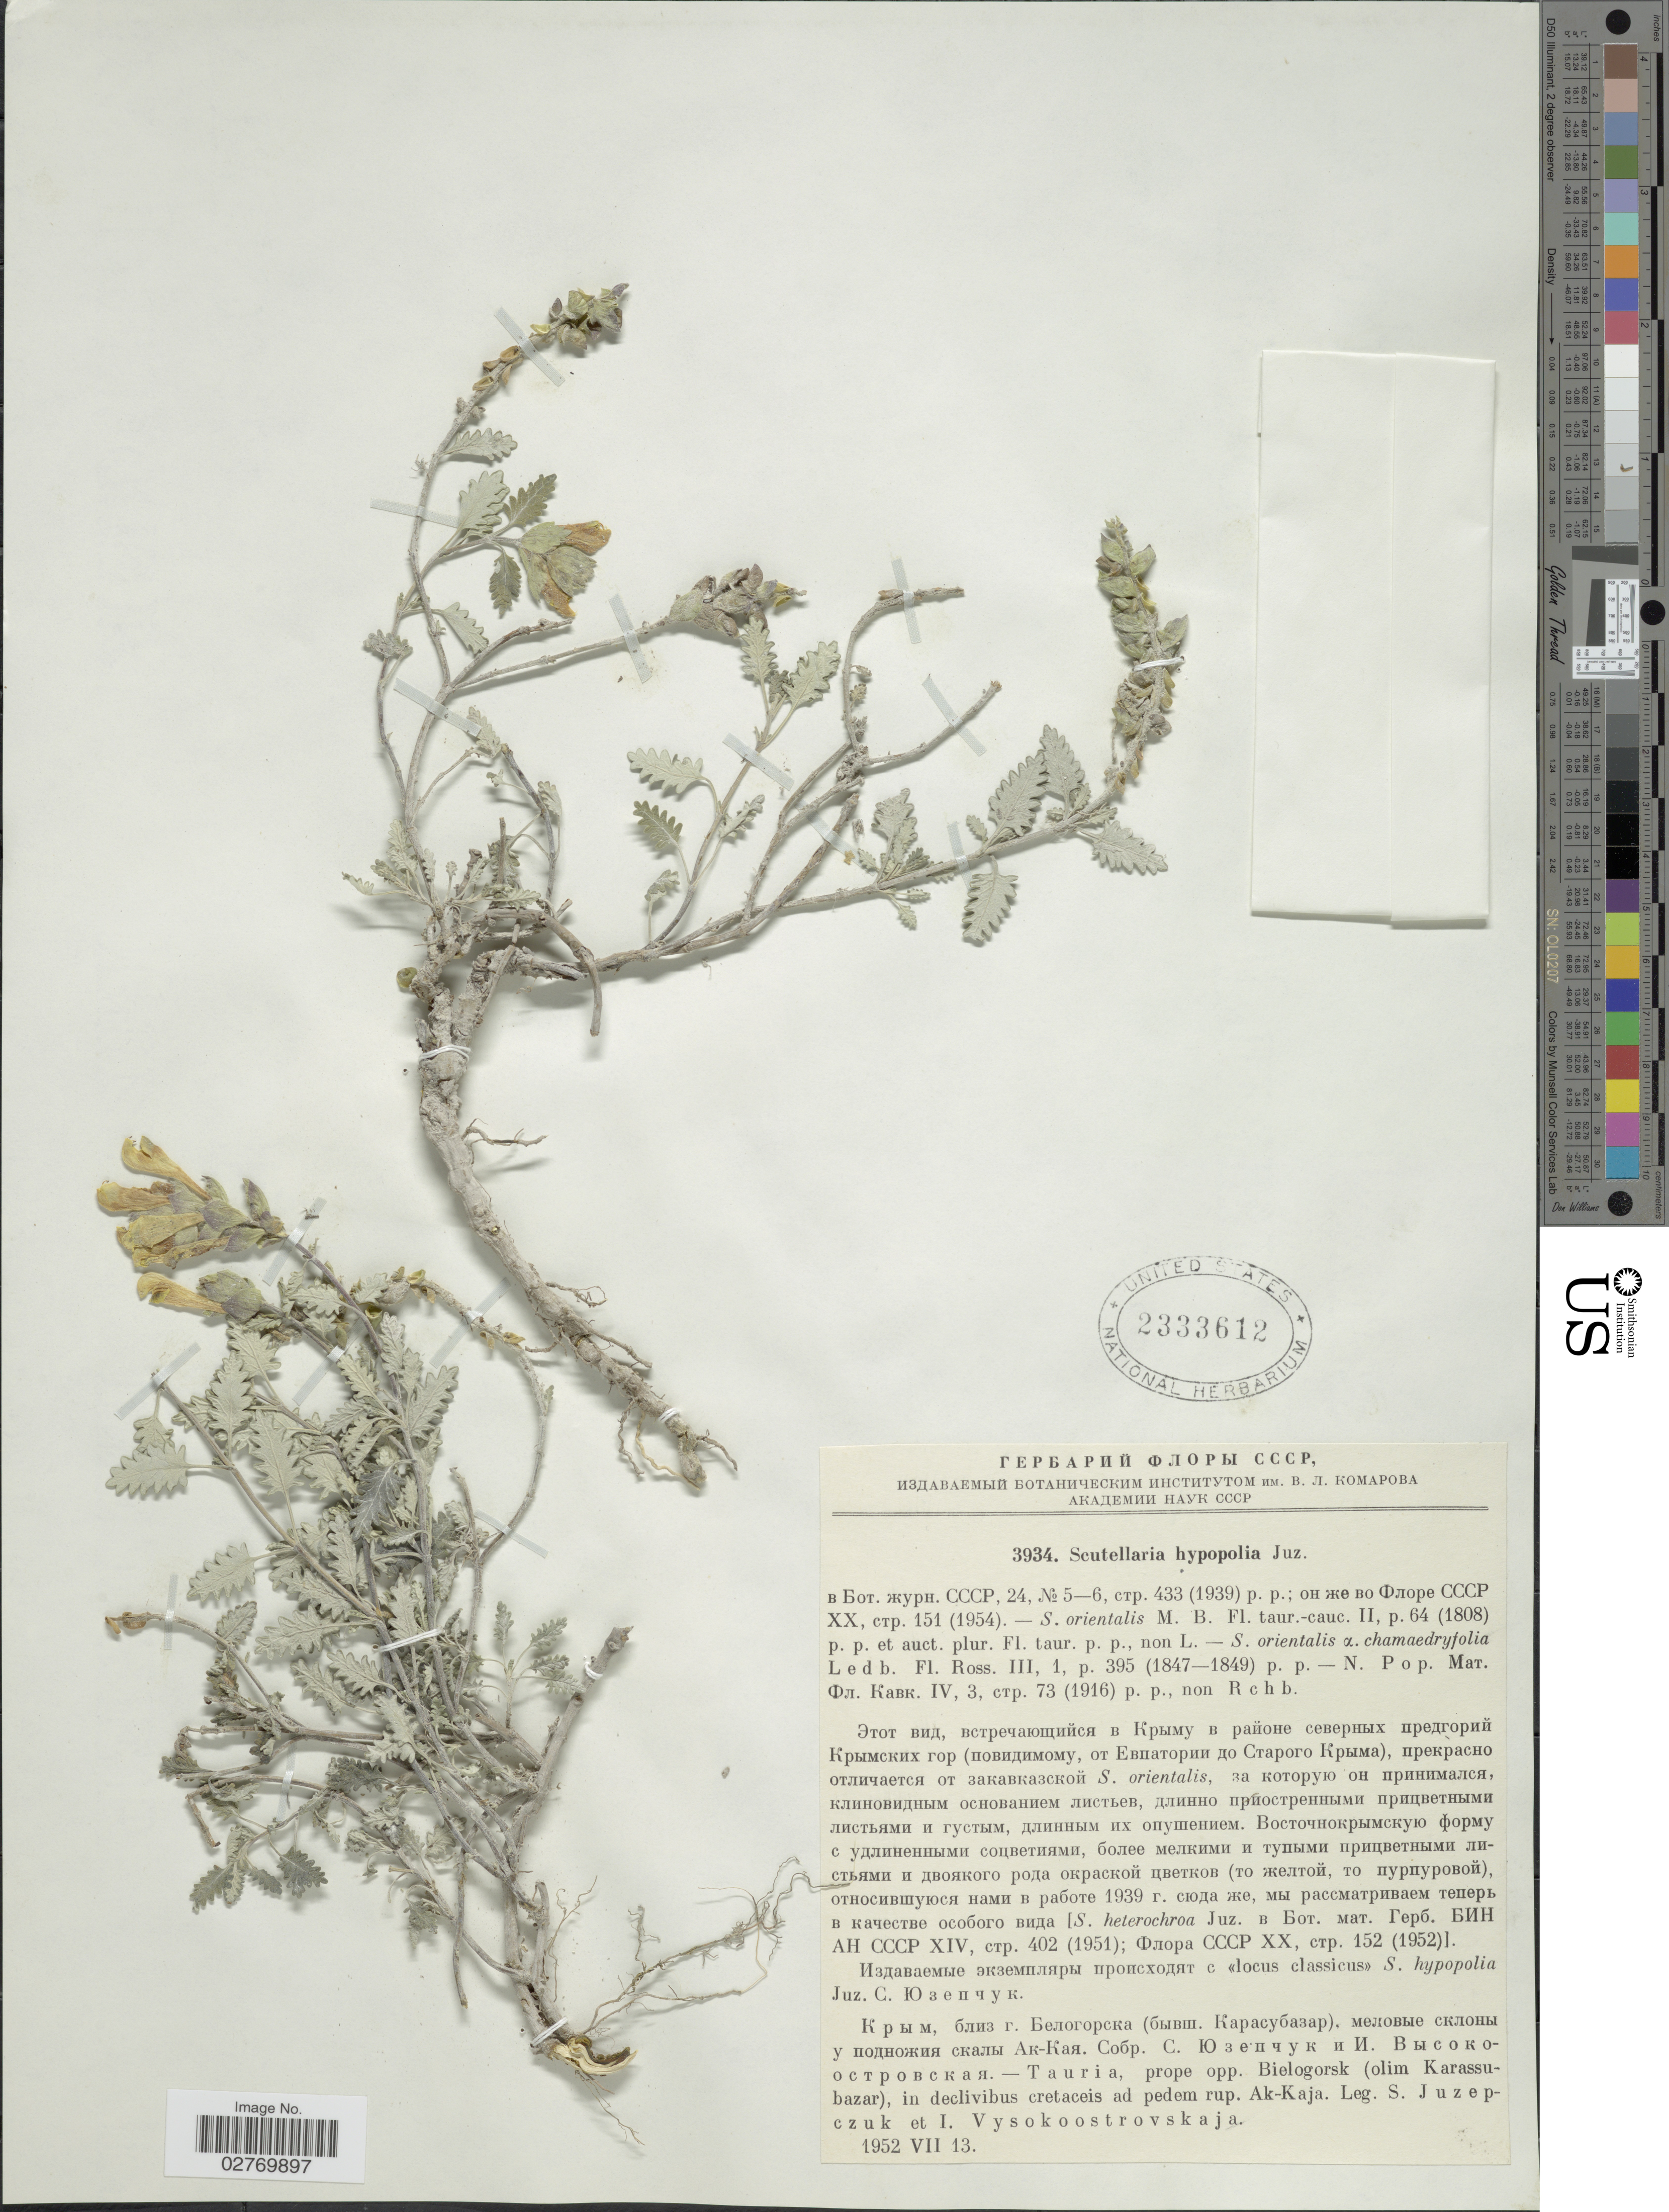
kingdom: Plantae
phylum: Tracheophyta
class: Magnoliopsida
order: Lamiales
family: Lamiaceae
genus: Scutellaria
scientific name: Scutellaria hypopolia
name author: Juz.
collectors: S. V. Juzepczuk & I. Vysokoostrovskaja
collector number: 3934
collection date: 1952-07-13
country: Ukraine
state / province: Crimea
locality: Tauria, prope opp. Bielogorsk (olim Karassubazar), in declivibus cretaceis ad pedem rup. Ak-Kaja.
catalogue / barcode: US 2333612